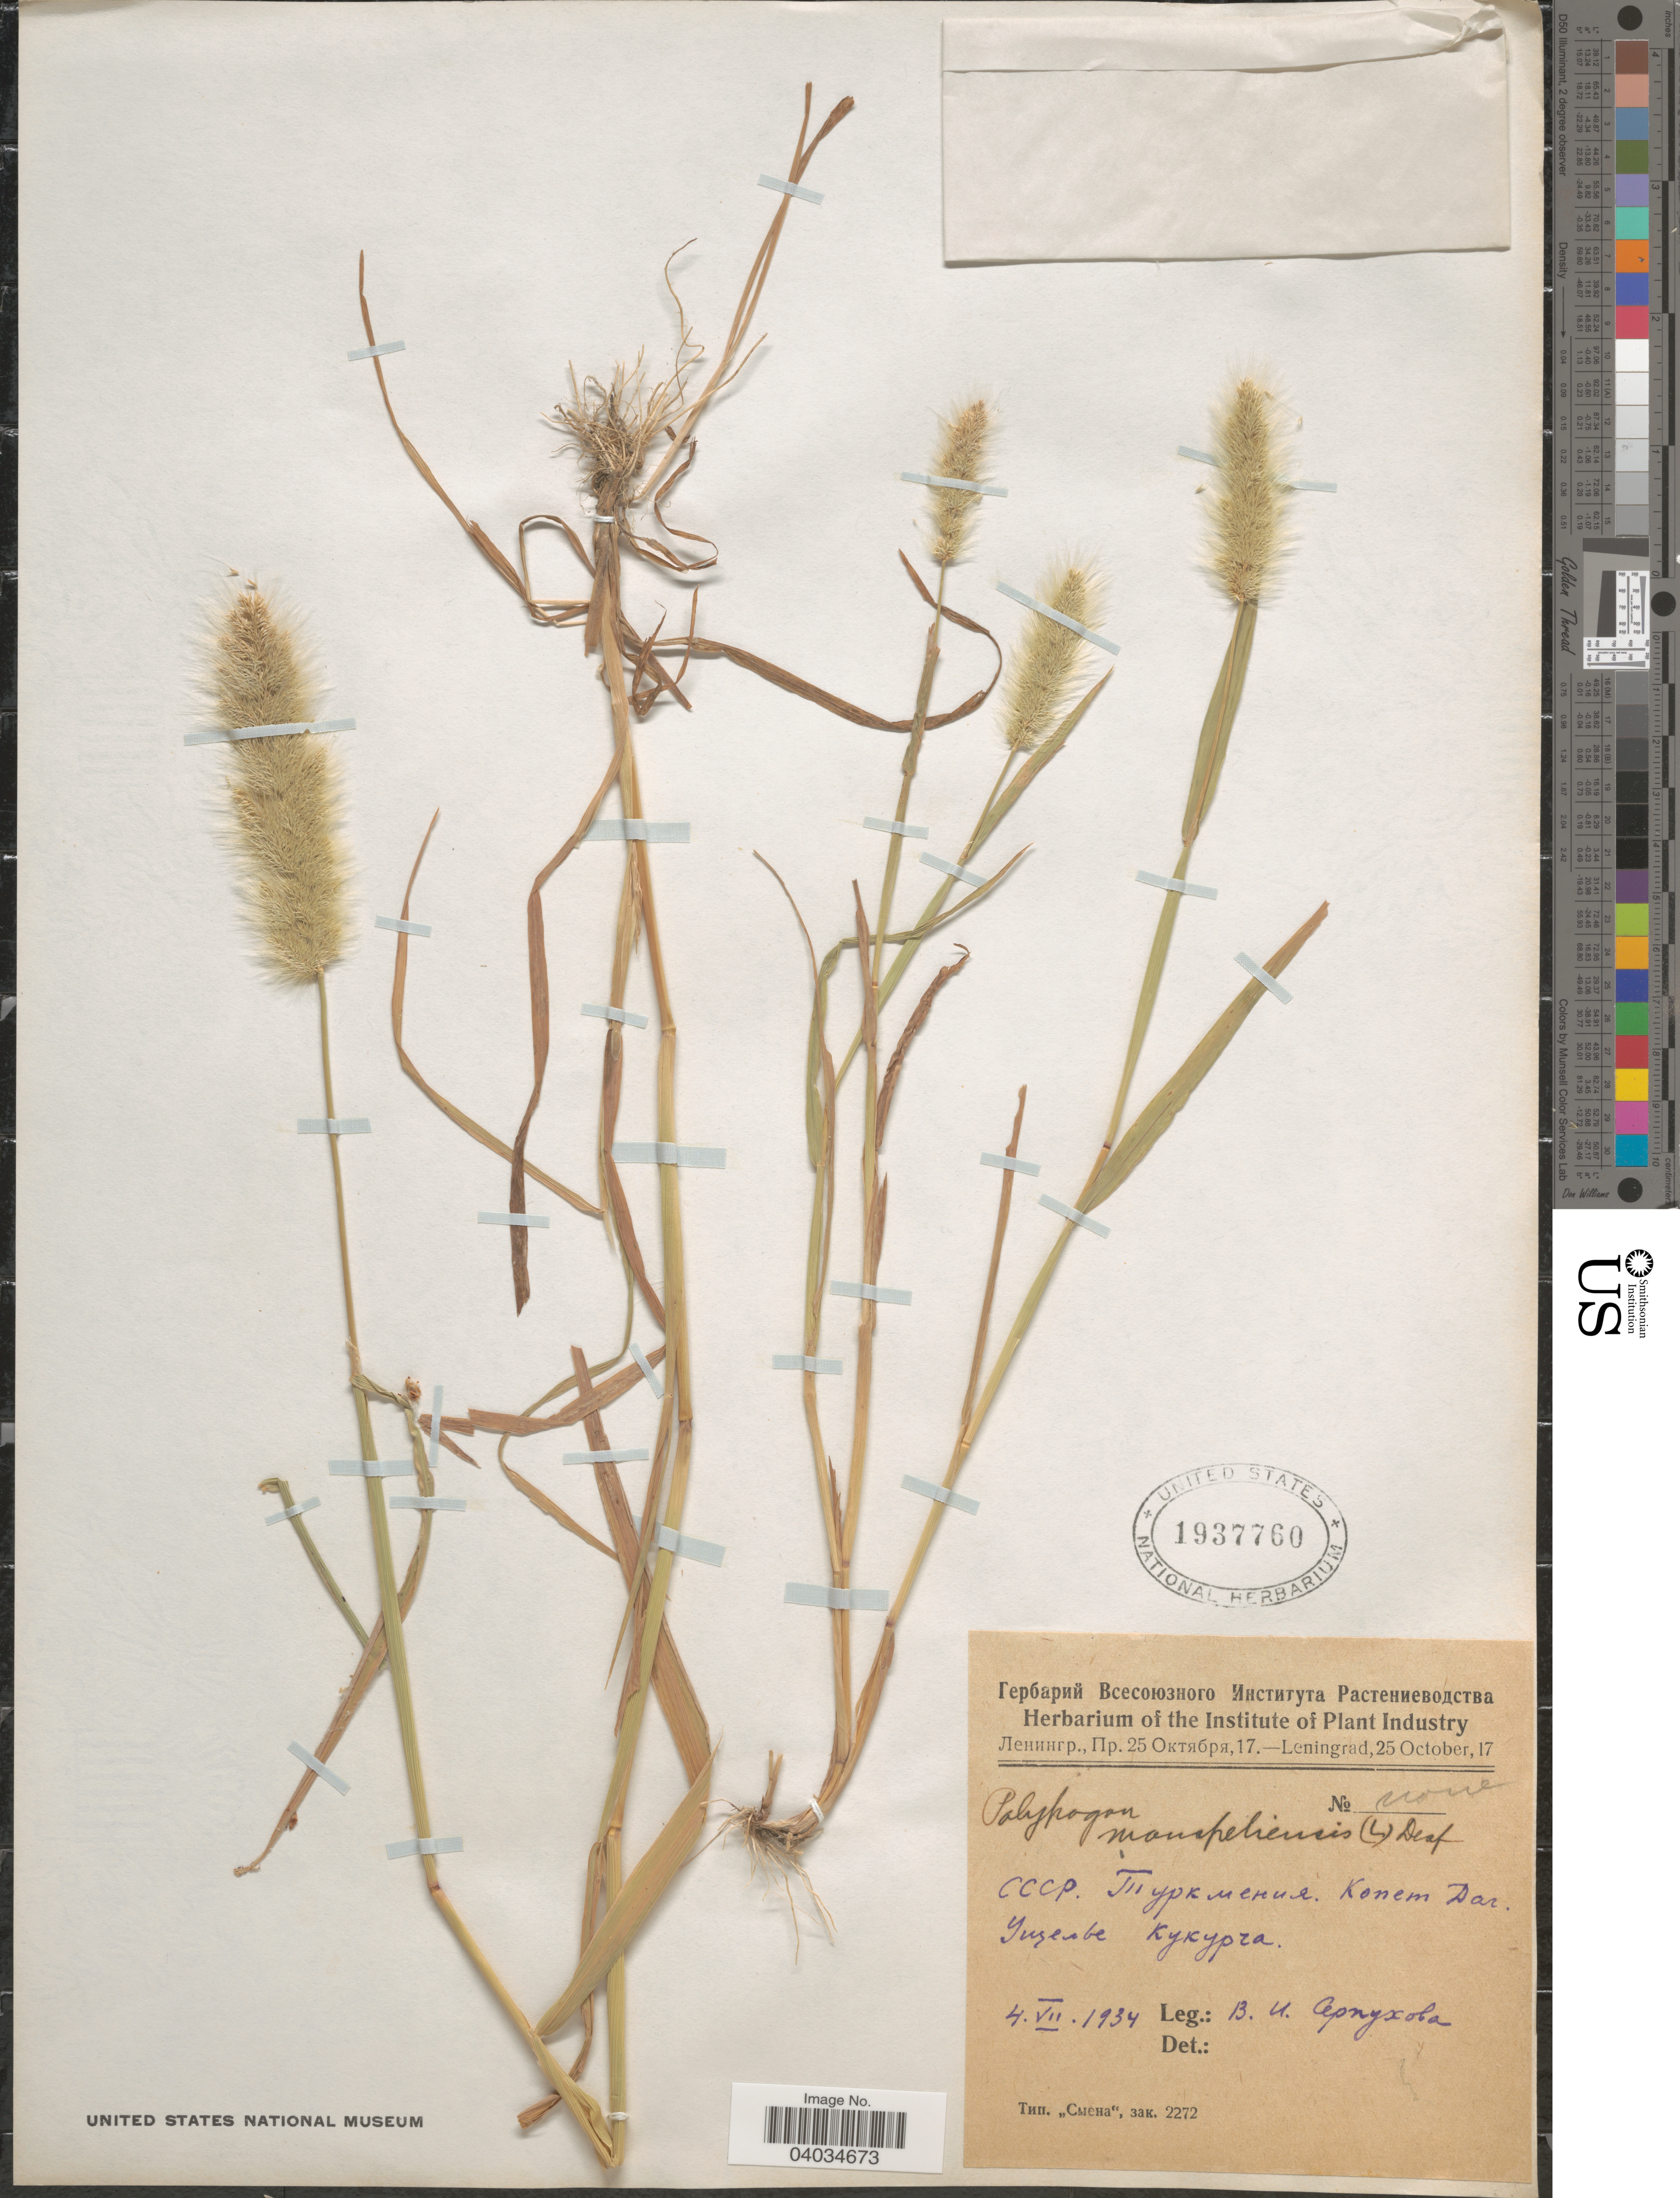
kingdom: Plantae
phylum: Tracheophyta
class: Liliopsida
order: Poales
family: Poaceae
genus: Polypogon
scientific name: Polypogon monspeliensis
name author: (L.) Desf.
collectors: V. Serpukhova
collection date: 1934-07-04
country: Turkmenistan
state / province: Balkan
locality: Kopet Dag, Kukurcha Gorge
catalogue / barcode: US 1937760